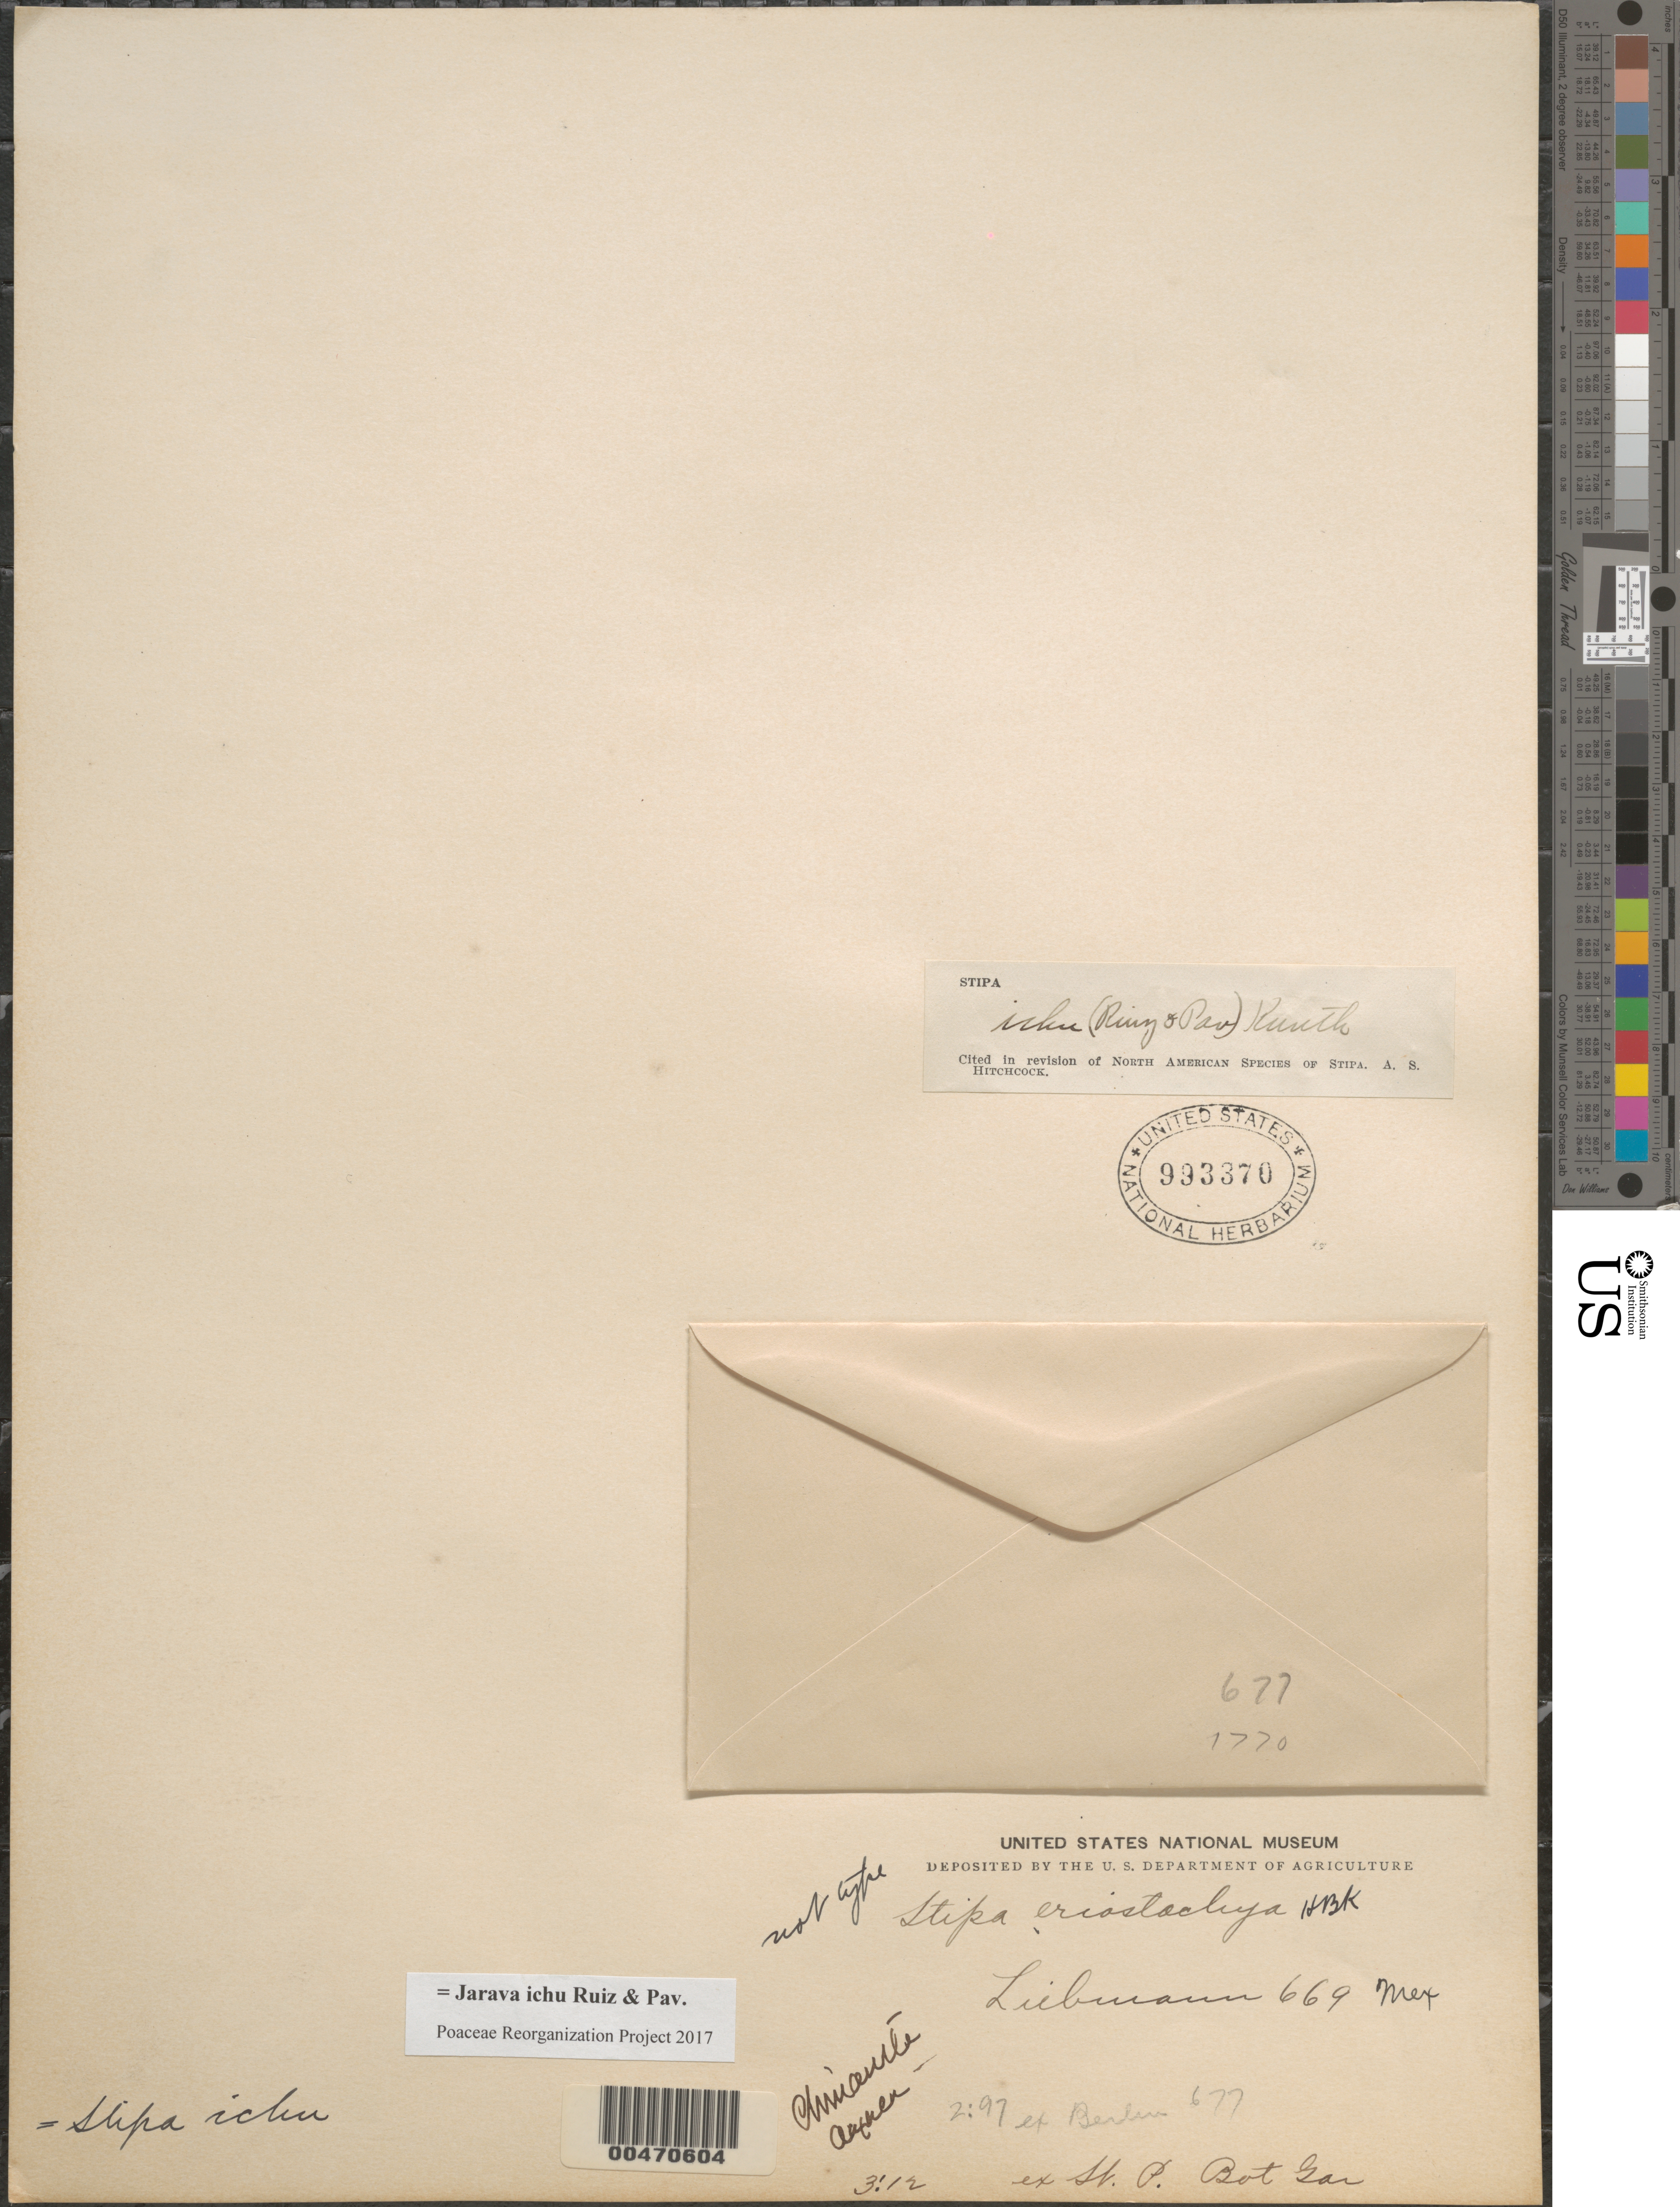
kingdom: Plantae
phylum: Tracheophyta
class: Liliopsida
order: Poales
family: Poaceae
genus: Jarava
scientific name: Jarava ichu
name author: Ruiz & Pav.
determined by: Poaceae Reorganization Project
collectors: F. M. Liebmann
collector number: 669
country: Mexico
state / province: Oaxaca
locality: Chinantla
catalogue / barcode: US 993370